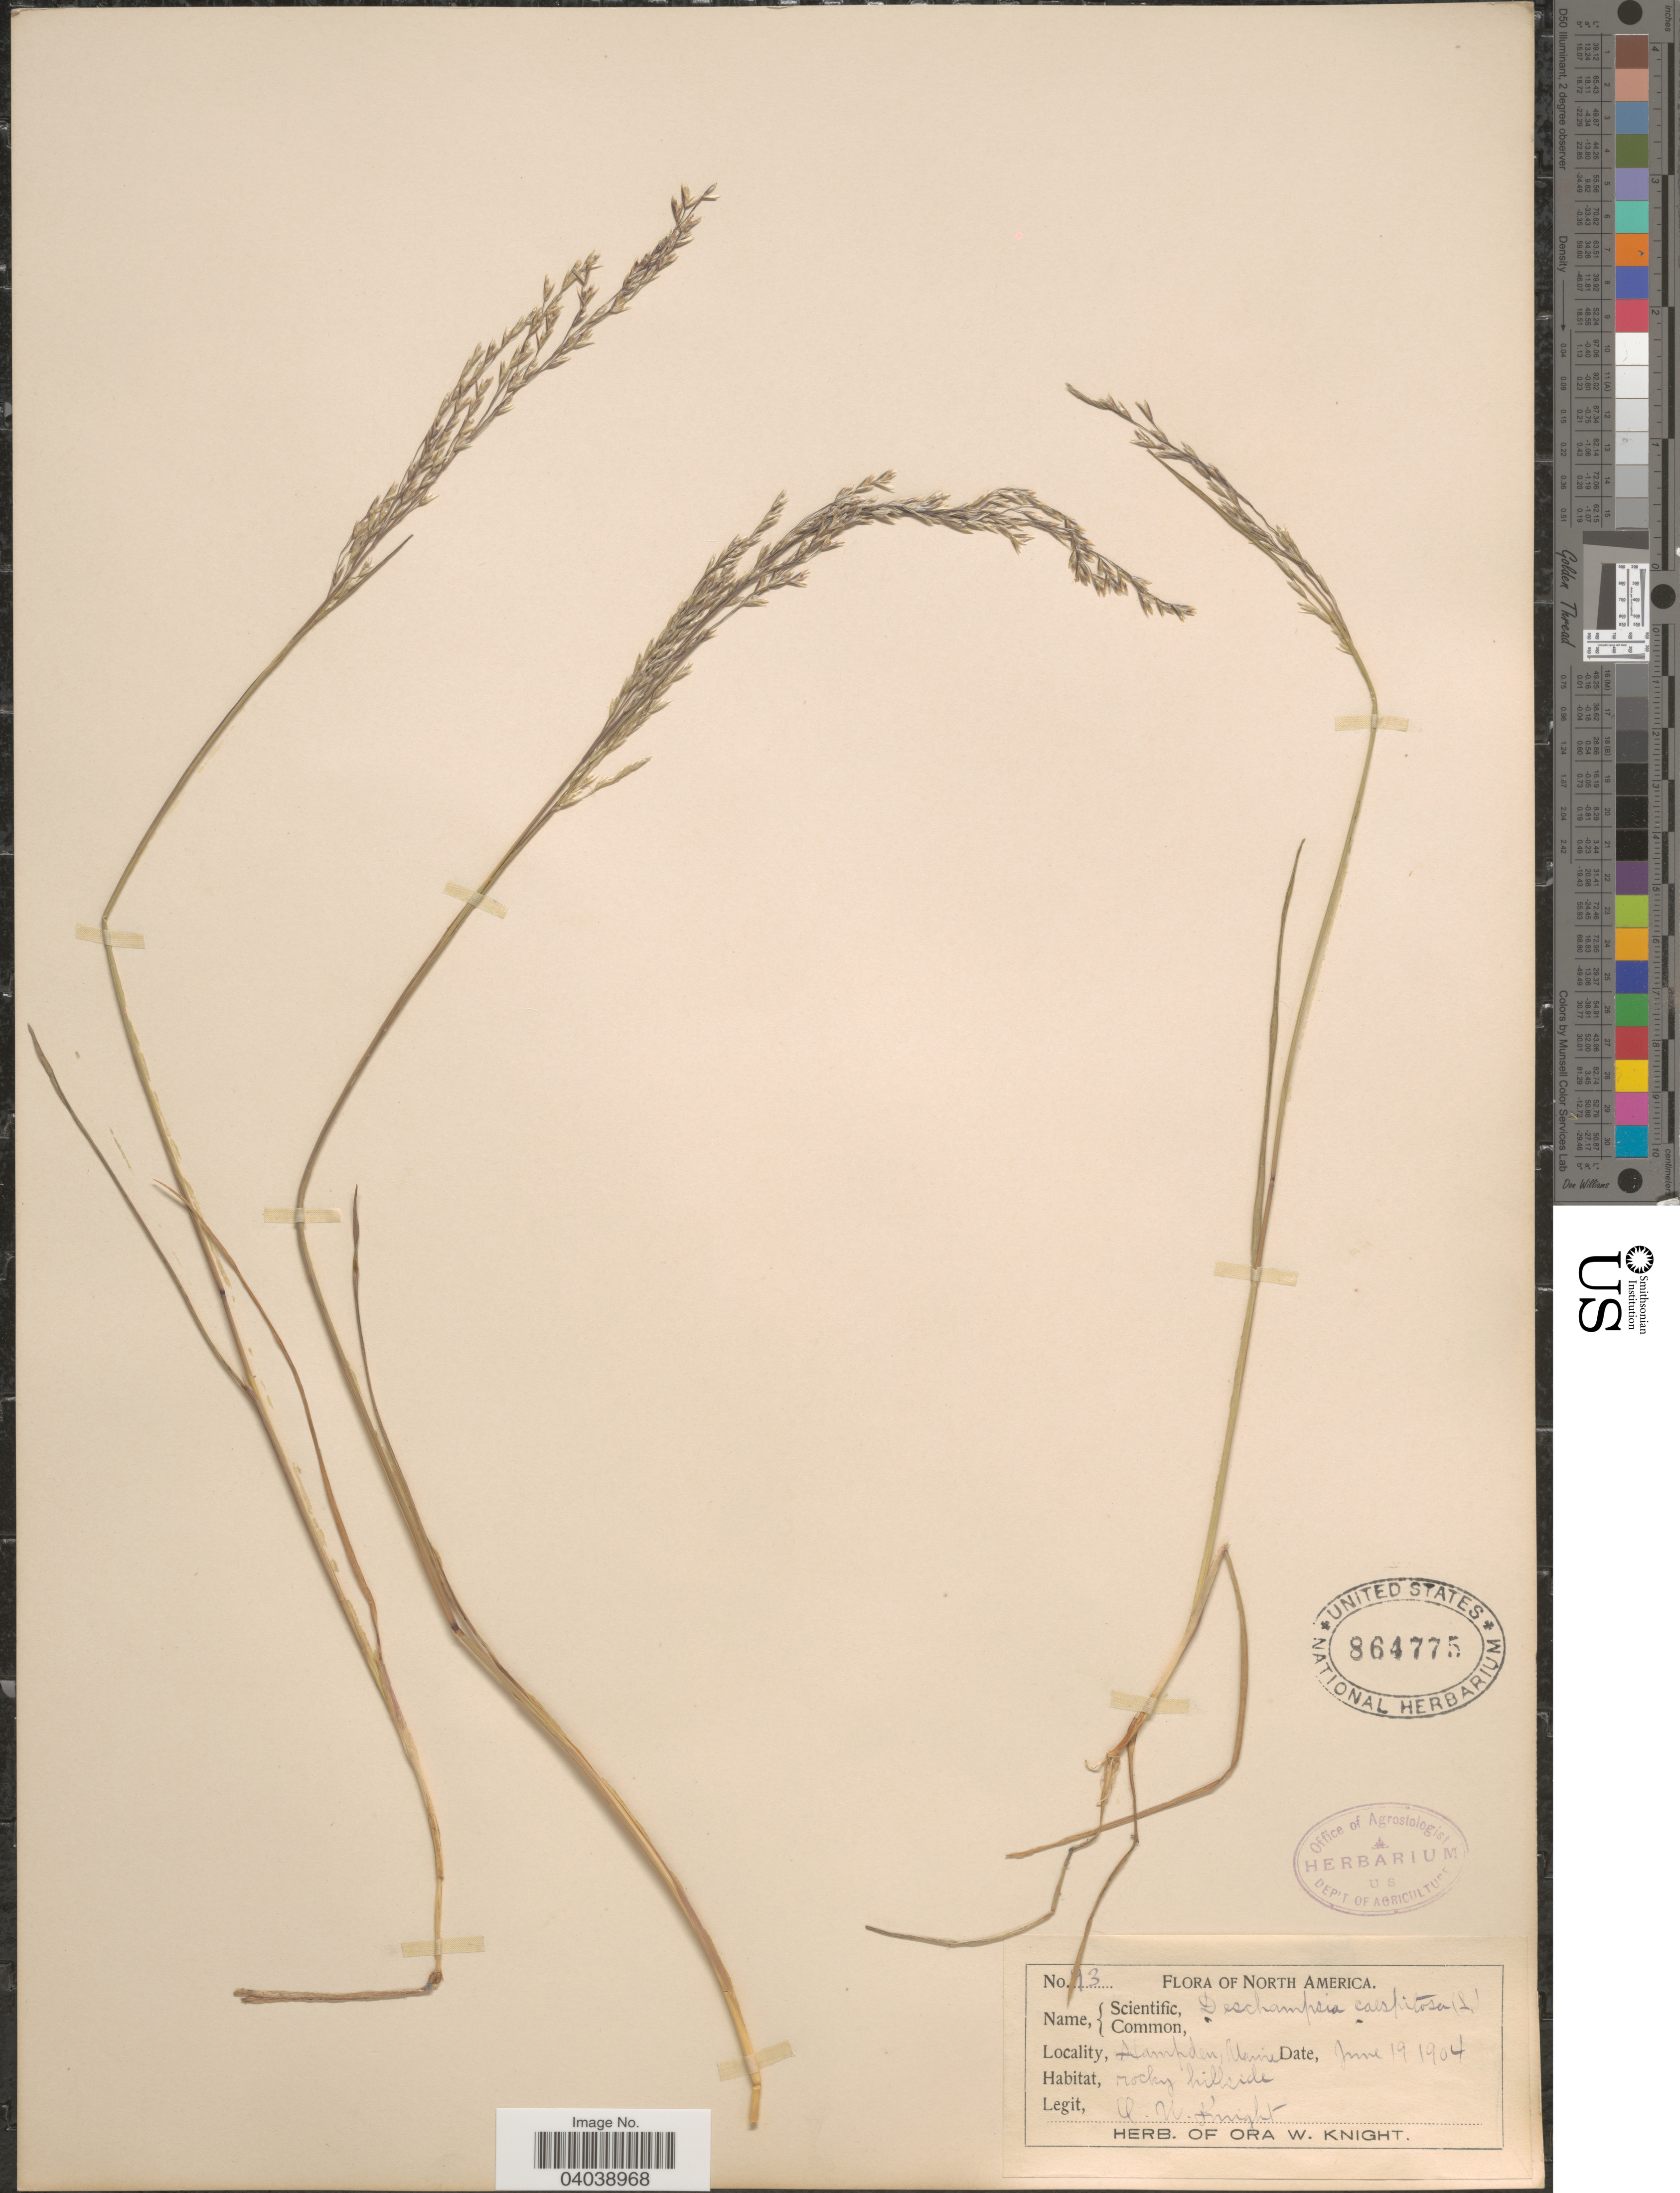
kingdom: Plantae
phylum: Tracheophyta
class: Liliopsida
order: Poales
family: Poaceae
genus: Deschampsia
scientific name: Deschampsia cespitosa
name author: (L.) P. Beauv.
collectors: O. Knight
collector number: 93*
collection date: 1904-06-19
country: United States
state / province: Maine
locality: Hampden. Rocky hillside.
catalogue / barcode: US 864775